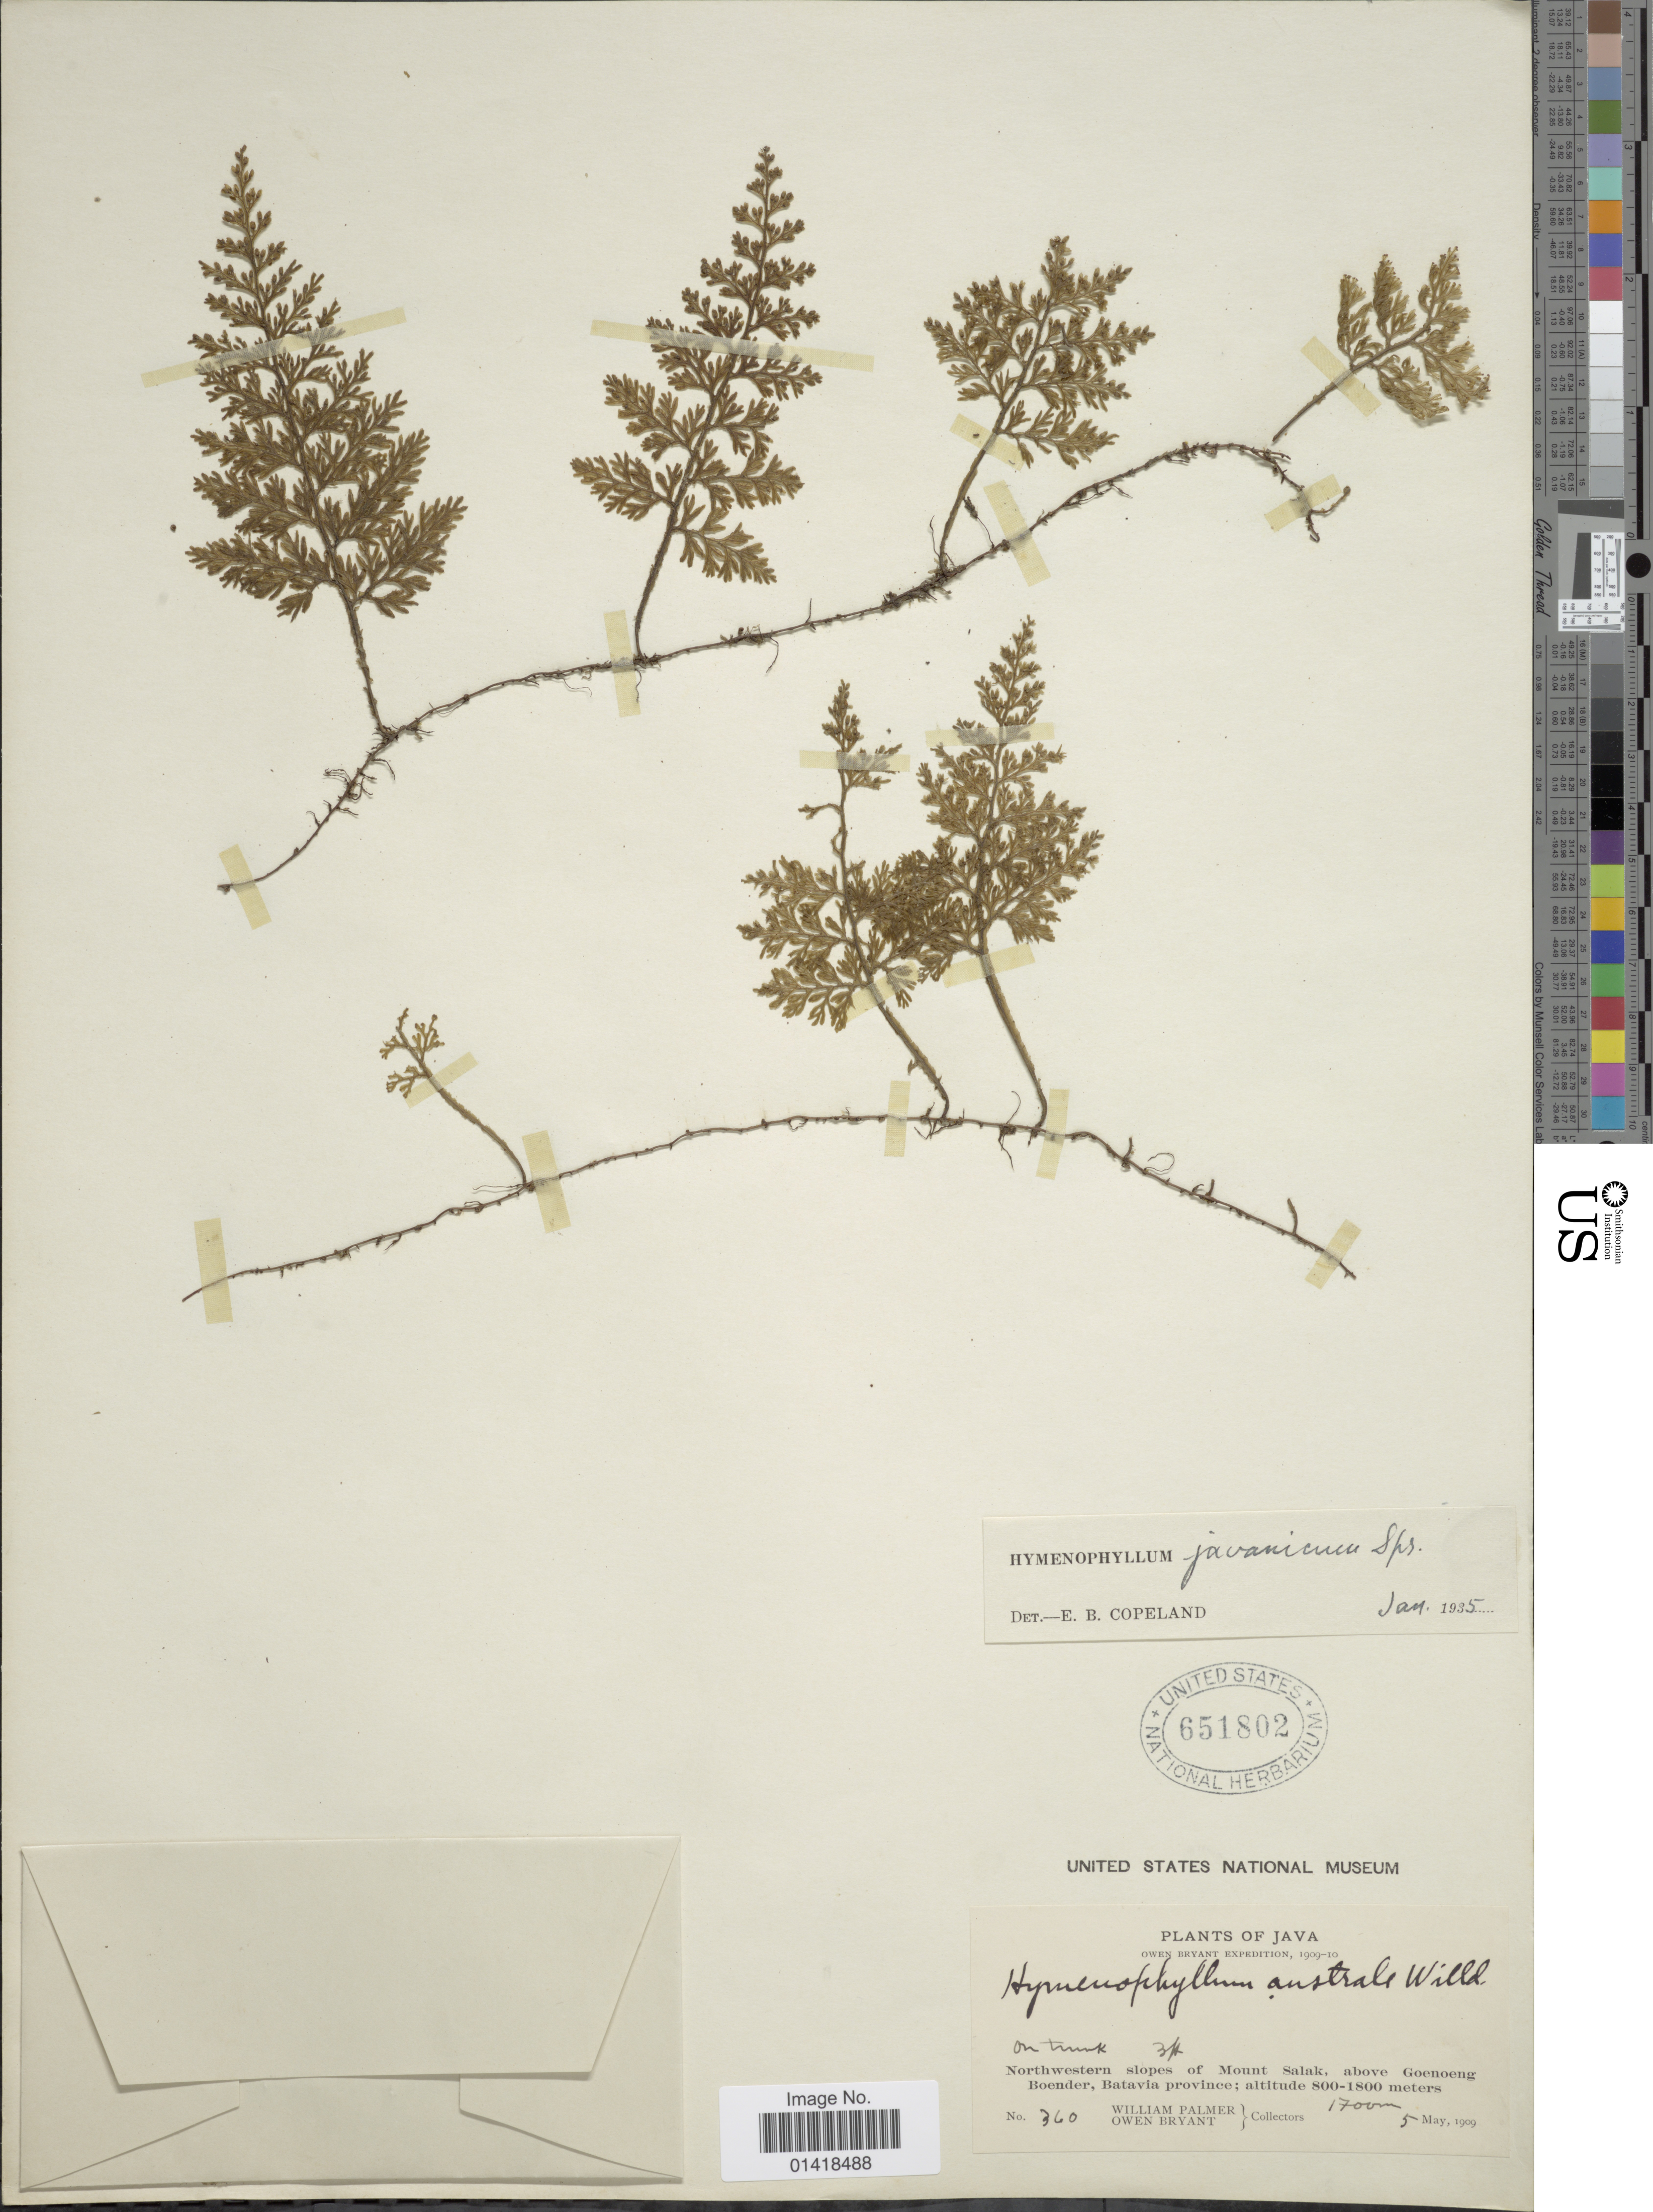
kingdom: Plantae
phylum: Tracheophyta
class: Polypodiopsida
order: Hymenophyllales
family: Hymenophyllaceae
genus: Hymenophyllum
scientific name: Hymenophyllum javanicum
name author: Spreng.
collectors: W. Palmer & O. Bryant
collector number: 360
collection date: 1909-05-05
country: Indonesia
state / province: Java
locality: Northwestern slopes of Mount Salak, above Goenoeng Boender, Batavia province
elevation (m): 1700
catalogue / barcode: US 651802